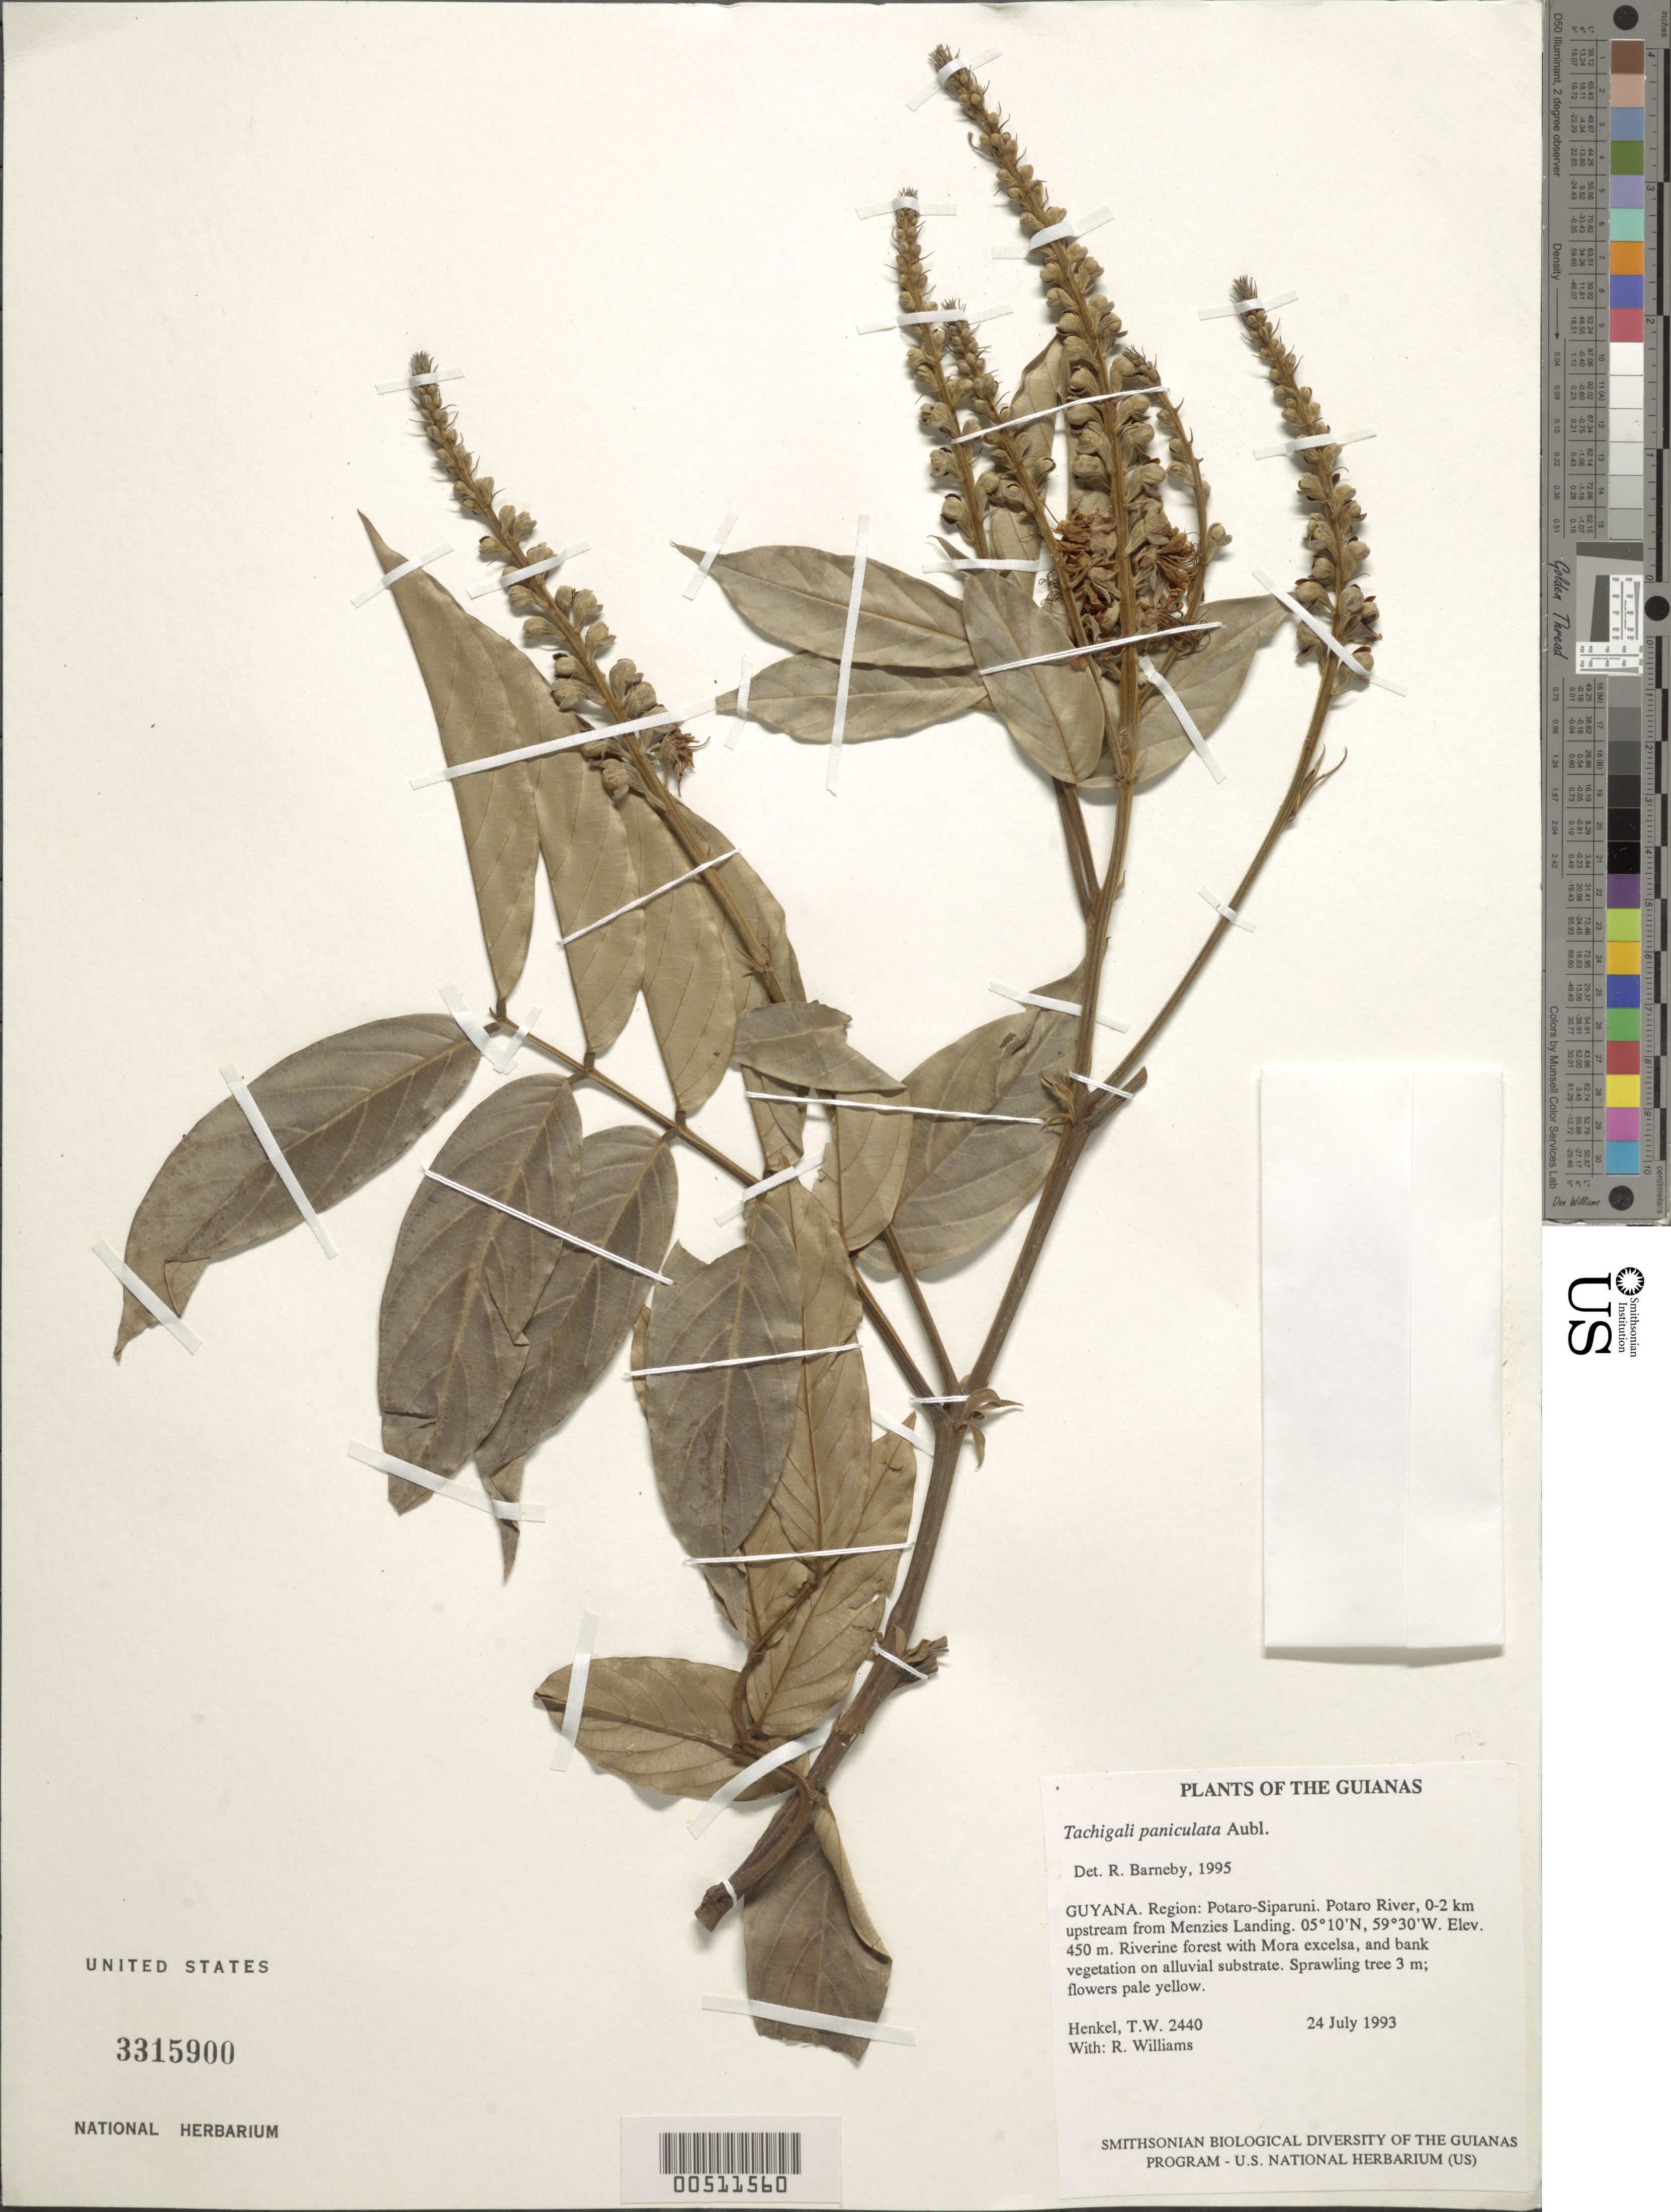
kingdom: Plantae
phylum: Tracheophyta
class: Magnoliopsida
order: Fabales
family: Fabaceae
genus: Tachigali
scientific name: Tachigali paniculata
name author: Aubl.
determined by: Barneby, Rupert C., (NY)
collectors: T. Henkel & R. Williams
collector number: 2440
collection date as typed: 24 July 1993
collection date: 1993-07-24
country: Guyana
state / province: Potaro-Siparuni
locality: Potaro River, 0-2 km upstream from Menzies Landing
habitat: Riverine forest with Mora excelsa, and bank vegetation on alluvial substrate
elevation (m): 450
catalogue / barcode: US 3315900